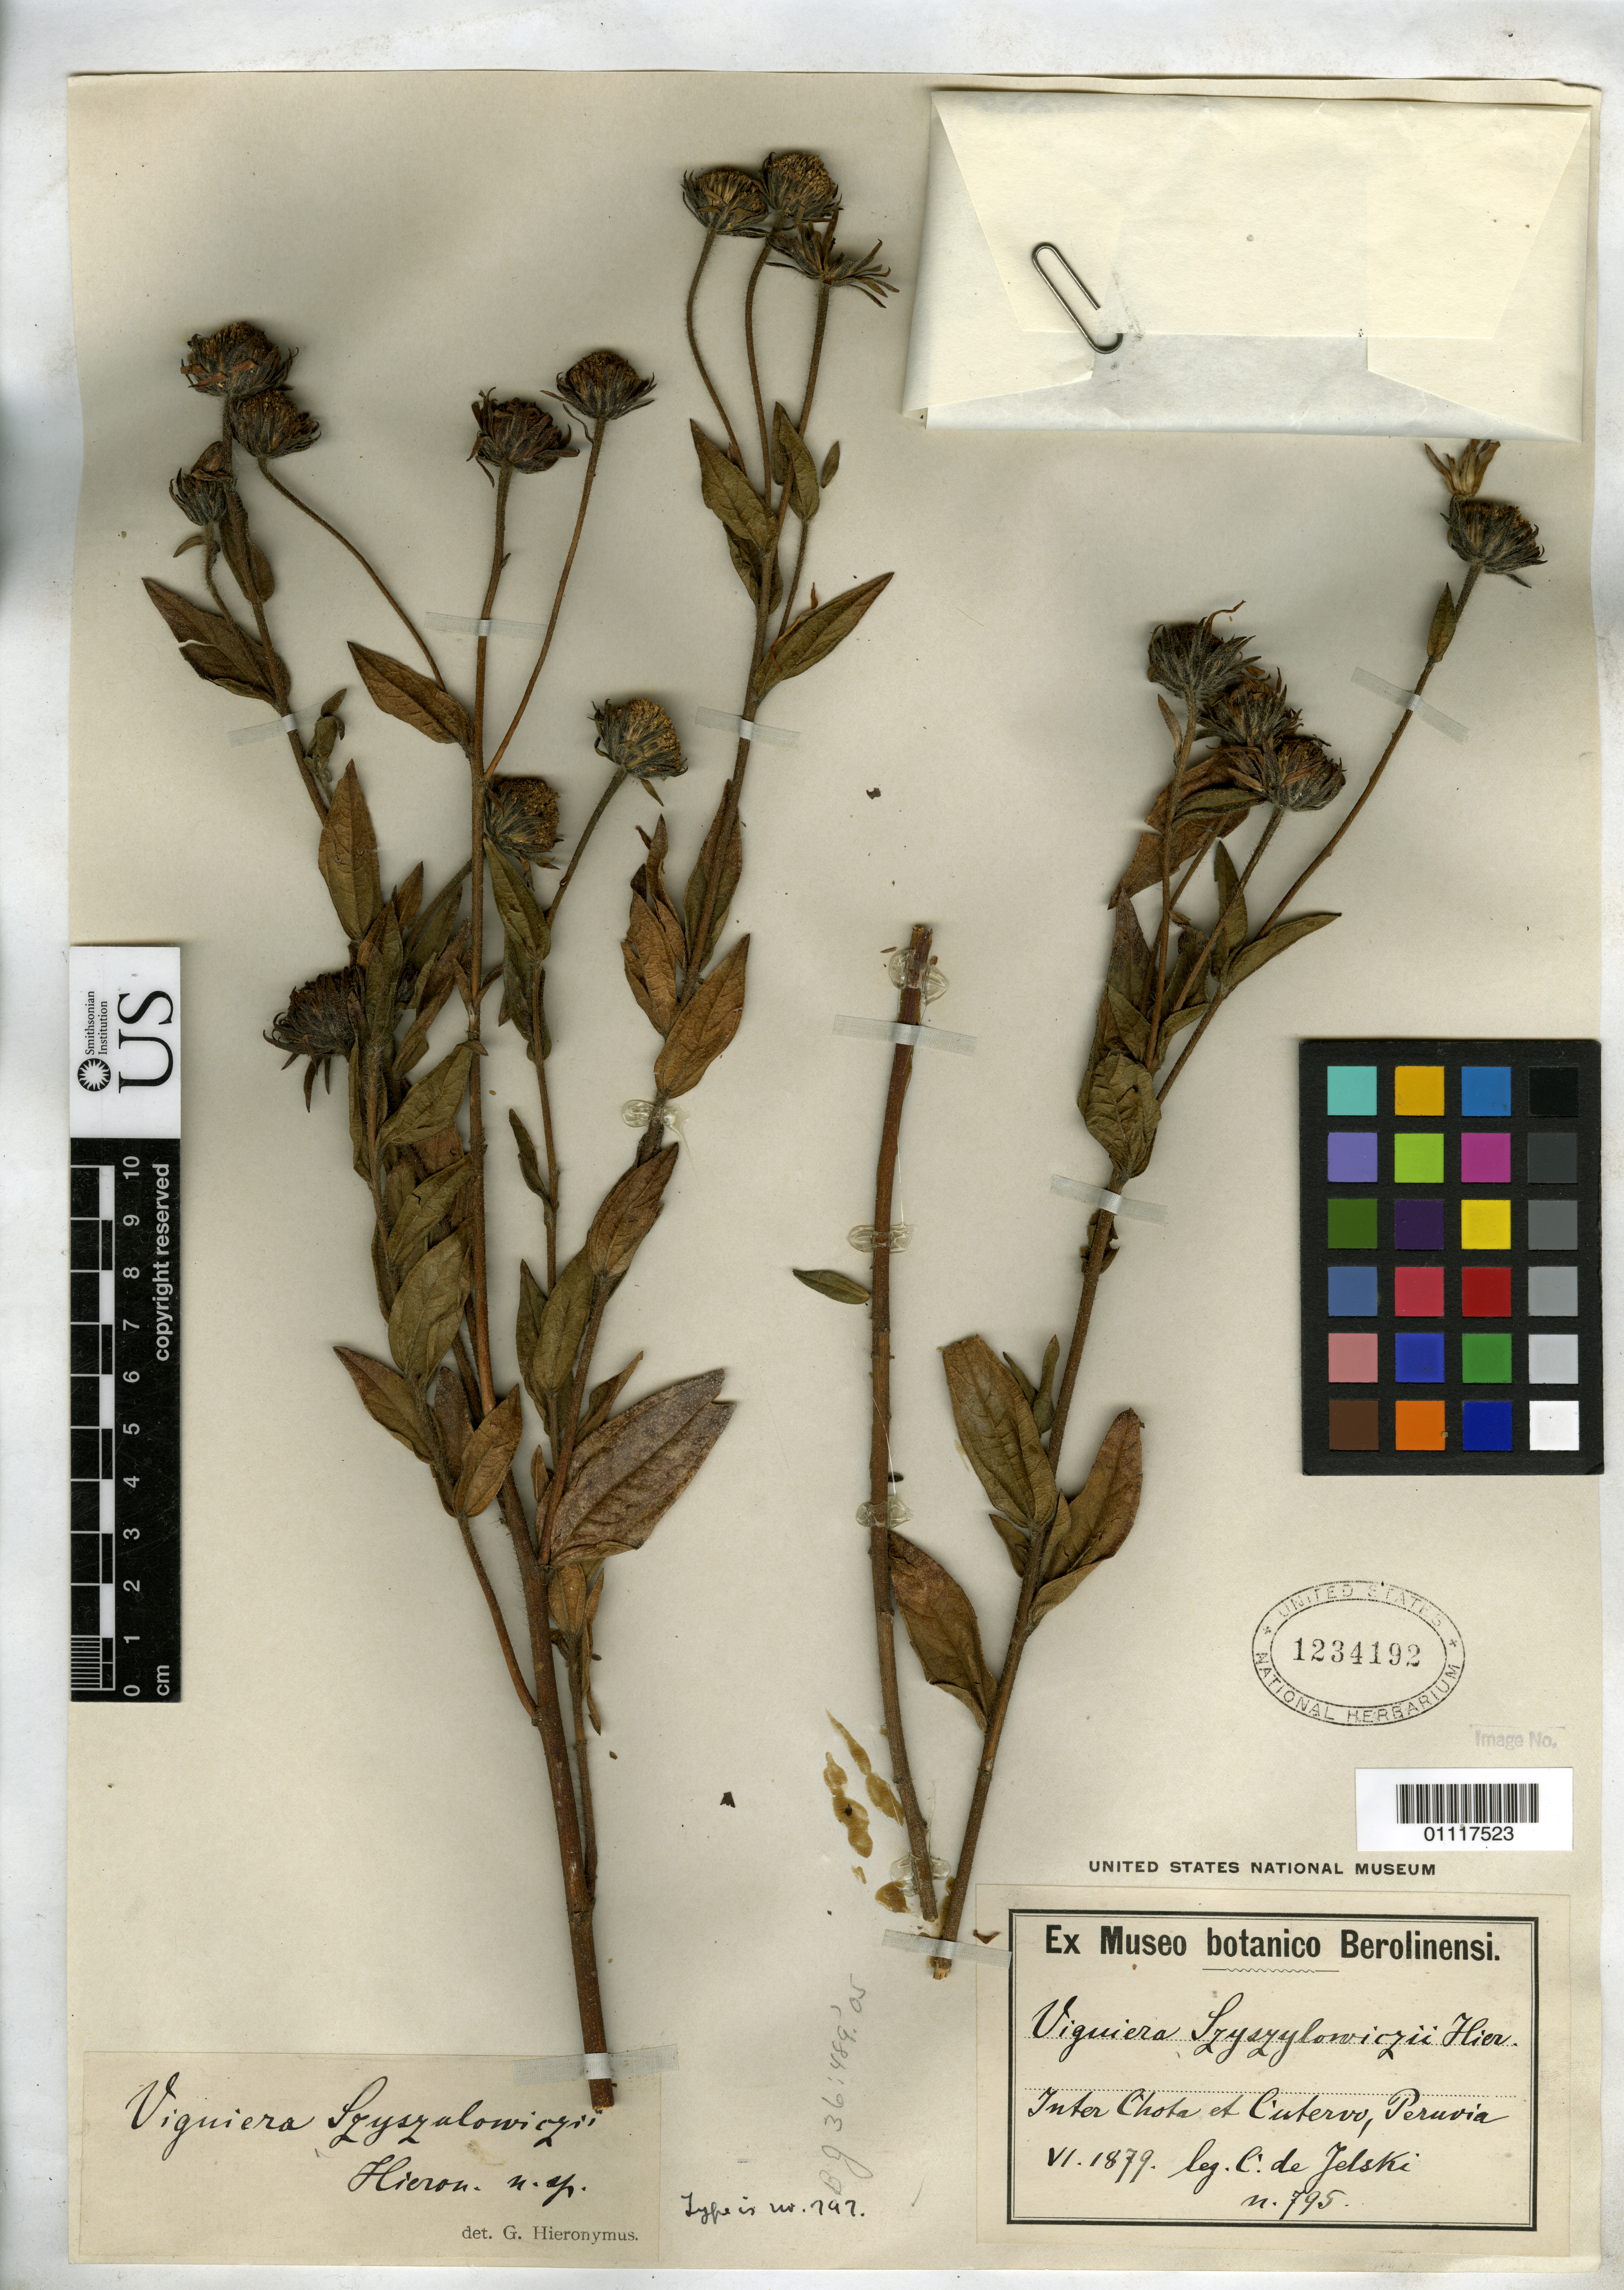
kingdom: Plantae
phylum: Tracheophyta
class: Magnoliopsida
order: Asterales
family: Asteraceae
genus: Viguiera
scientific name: Viguiera szyszylowiczii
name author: Hieron.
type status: Possible Type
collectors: C. von Jelski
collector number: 795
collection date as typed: Jun 1879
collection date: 1879-06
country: Peru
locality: between Chota and Cutervo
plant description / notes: Specimen annotated by Hieronymus and certainly original material; protologue cites Jelsky 797, but with same date & locality as this specimen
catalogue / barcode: US 1234192